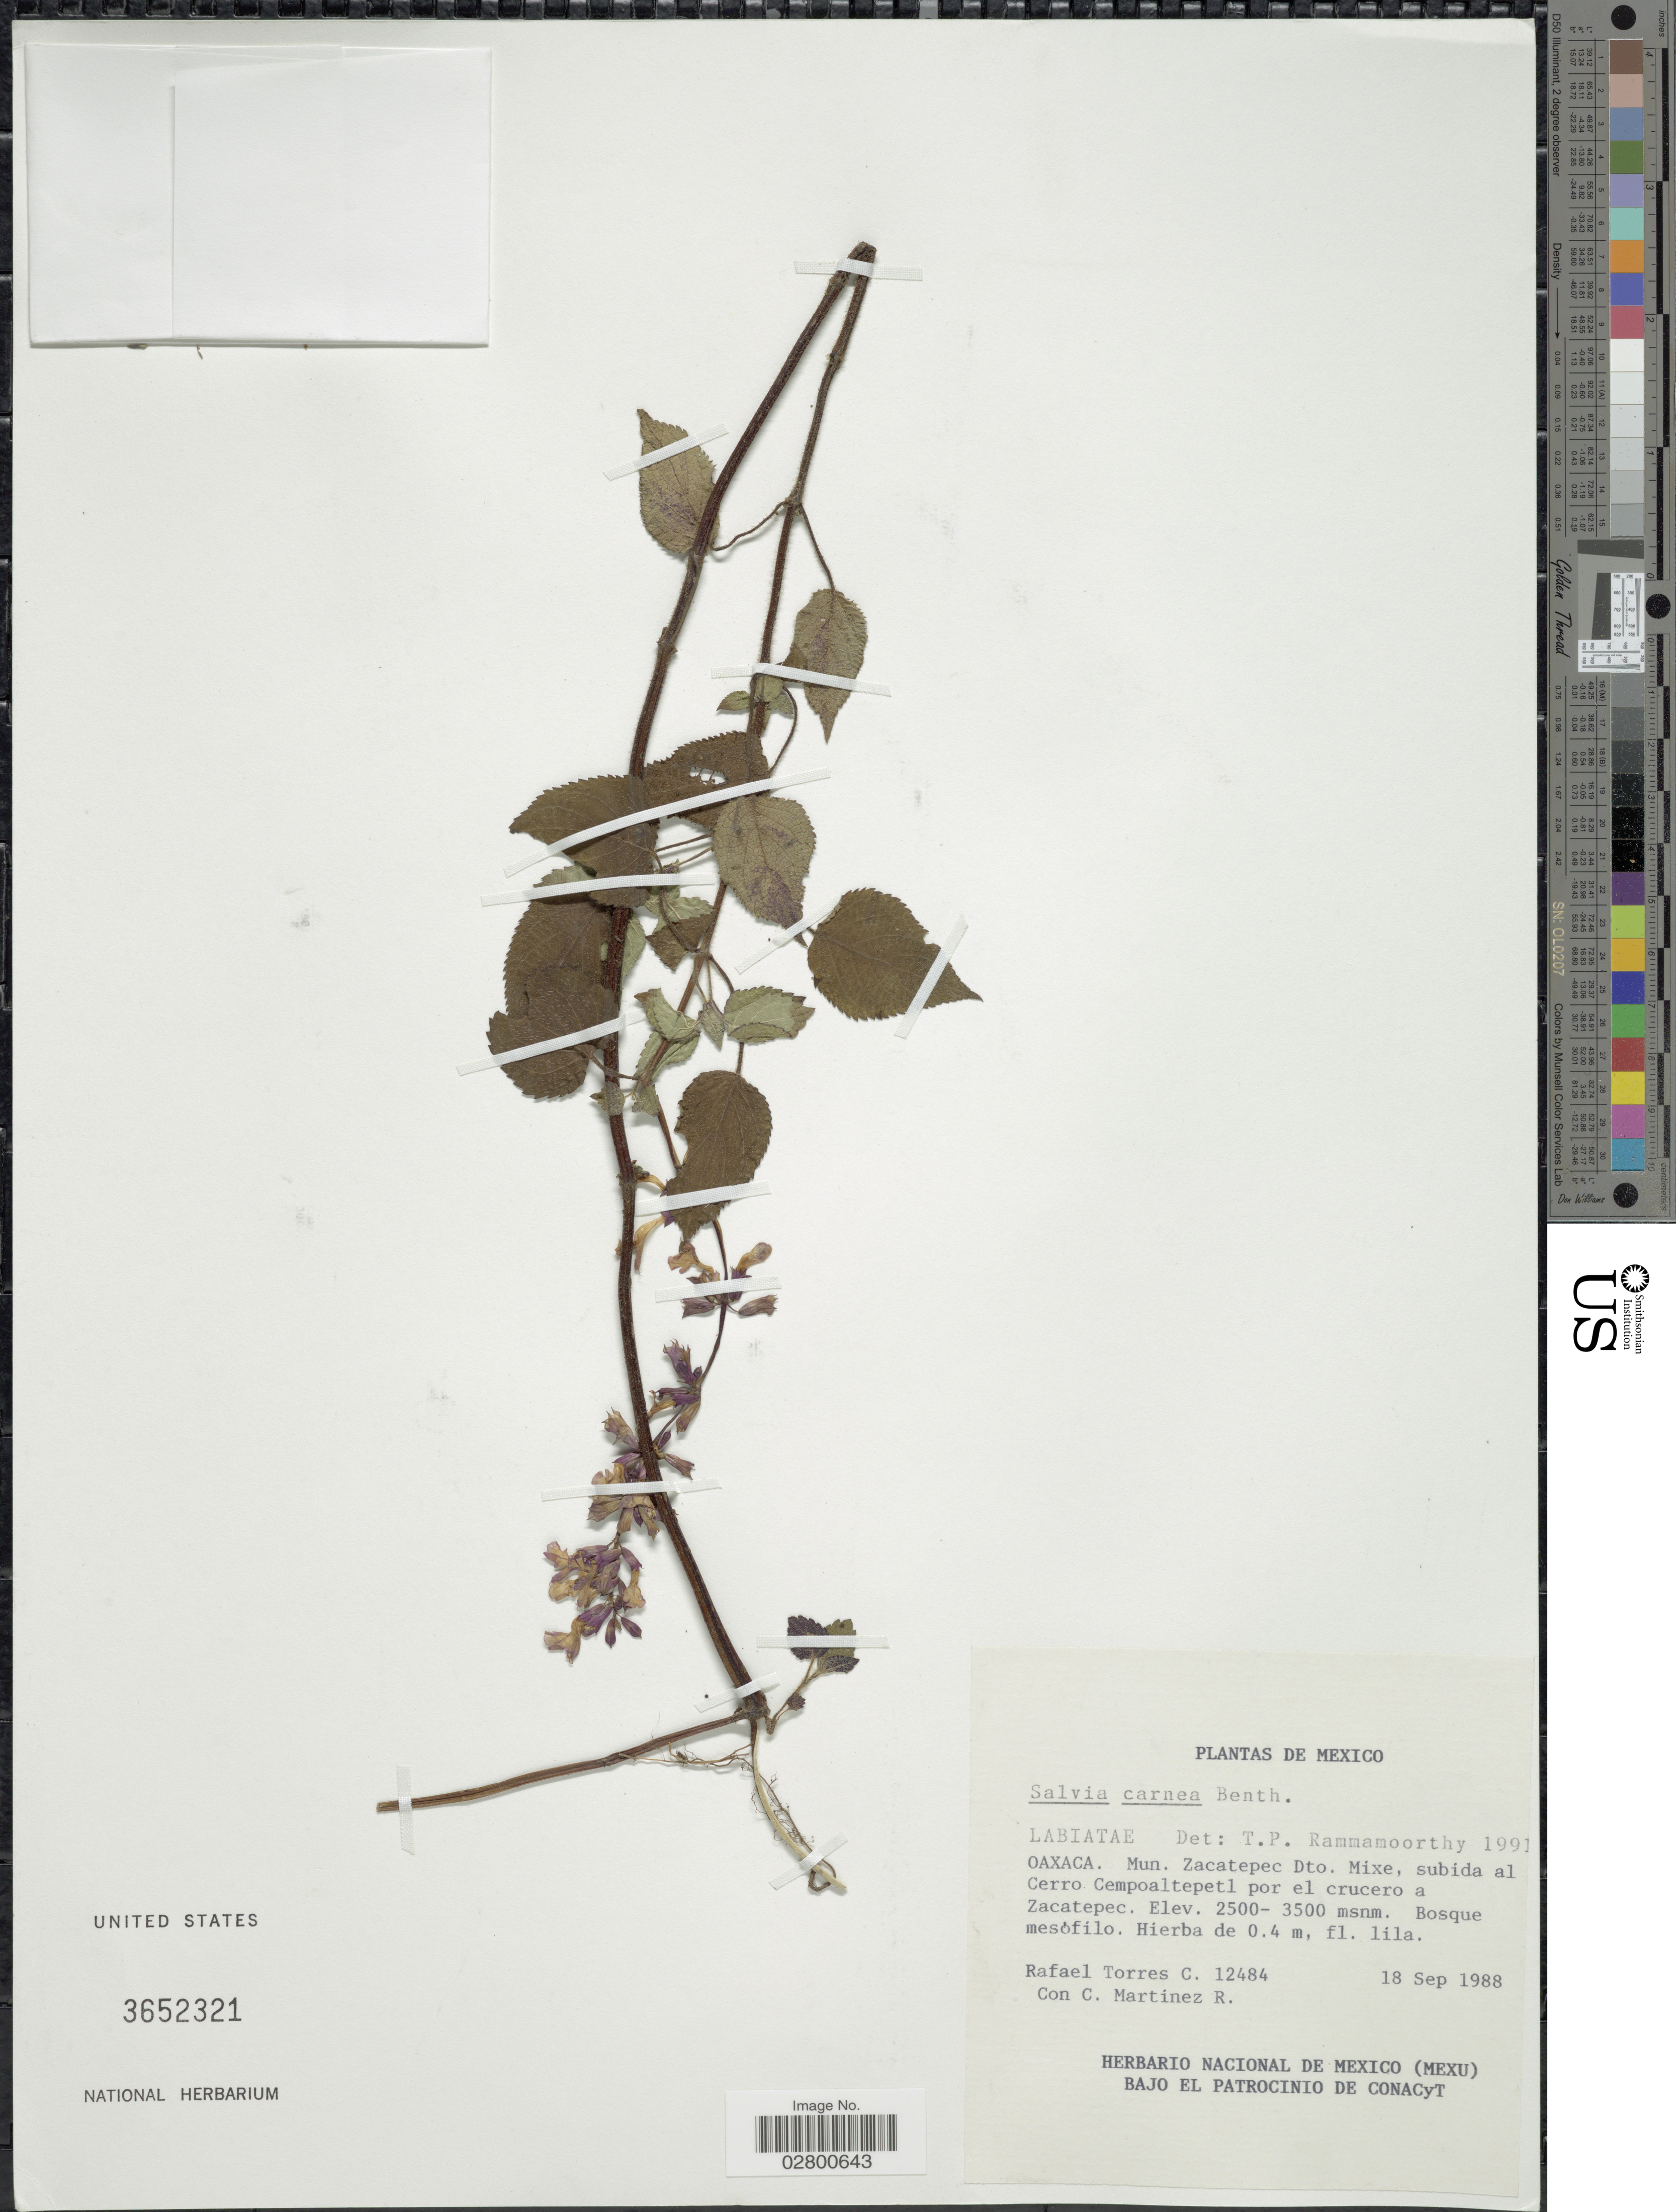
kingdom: Plantae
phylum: Tracheophyta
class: Magnoliopsida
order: Lamiales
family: Lamiaceae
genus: Salvia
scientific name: Salvia carnea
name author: Kunth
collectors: R. Torres C. & C. Martínez R.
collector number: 12484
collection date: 1988-09-18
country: Mexico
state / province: Oaxaca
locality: Mun. Zacatepec Dto. Mixe, subida al Cerro Cempoaltepetl por el crucero a Zacatepec.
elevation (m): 2500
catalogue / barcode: US 3652321